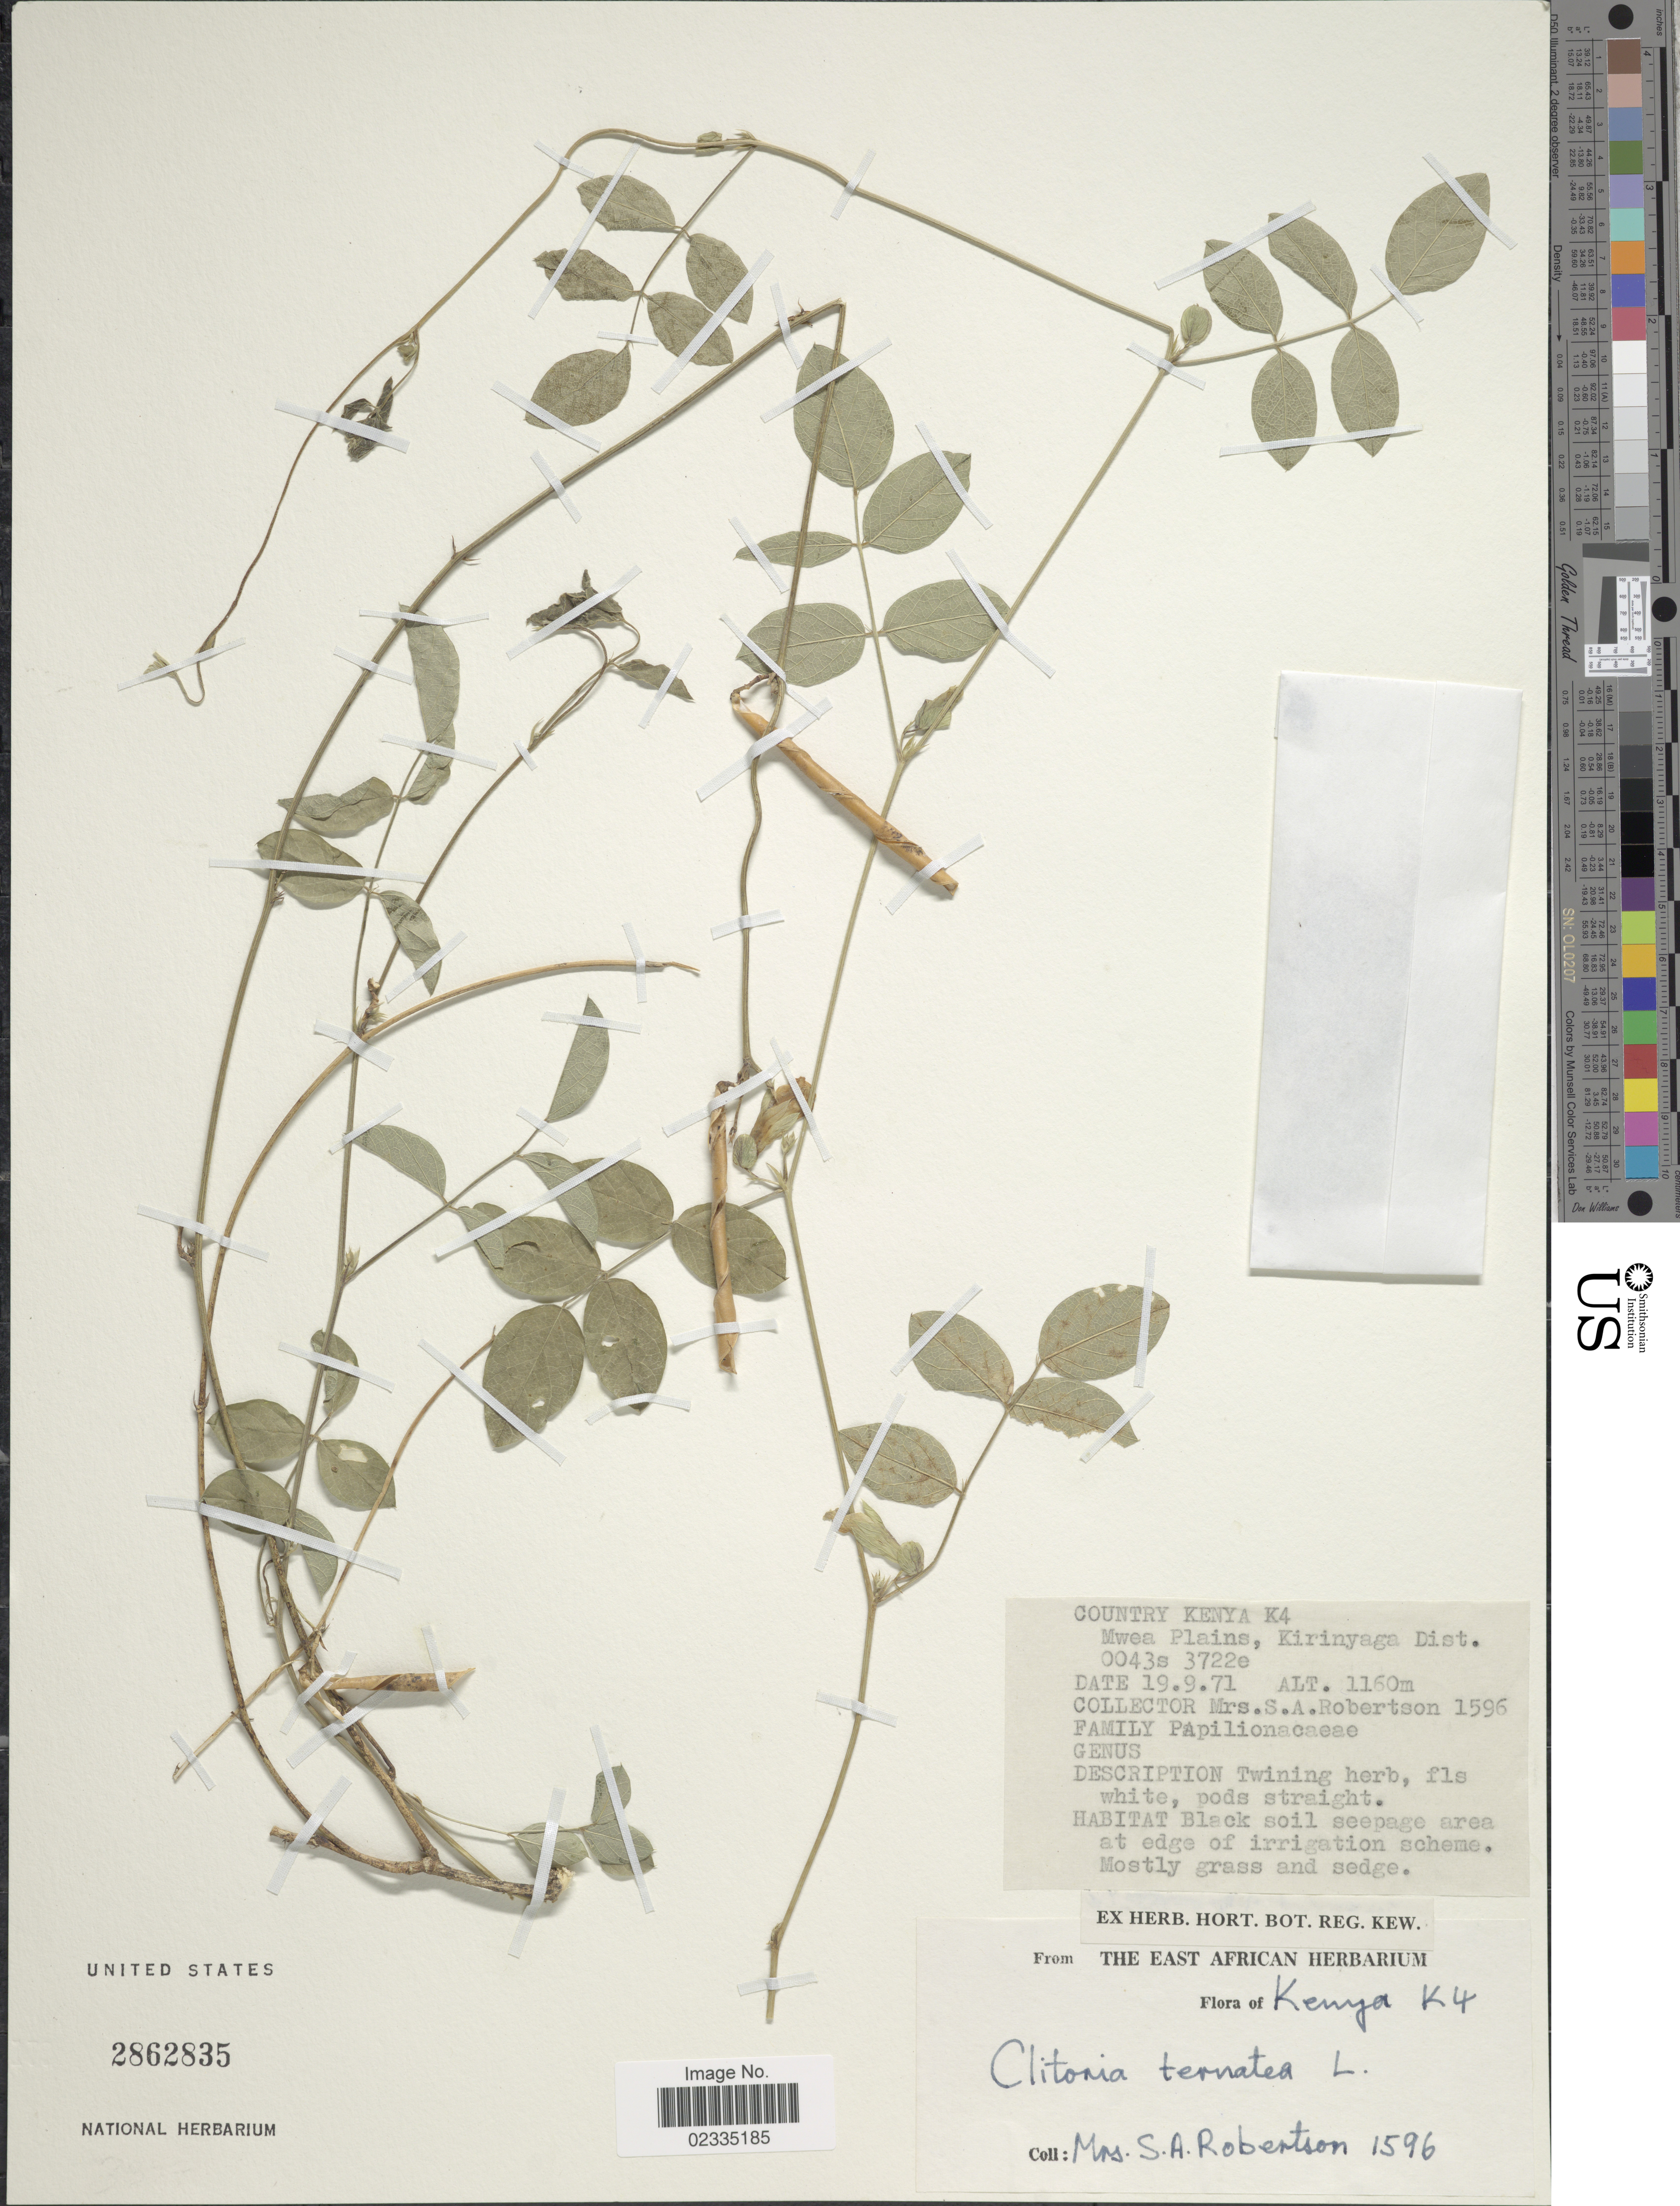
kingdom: Plantae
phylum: Tracheophyta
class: Magnoliopsida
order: Fabales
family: Fabaceae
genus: Clitoria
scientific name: Clitoria ternatea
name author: L.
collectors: S. Robertson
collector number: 1596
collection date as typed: Transcribed d/m/y: 19/9/71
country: Kenya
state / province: Kirinyaga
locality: K4, Mwea Plains, Kirinyaga Dist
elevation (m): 1160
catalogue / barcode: US 2862835